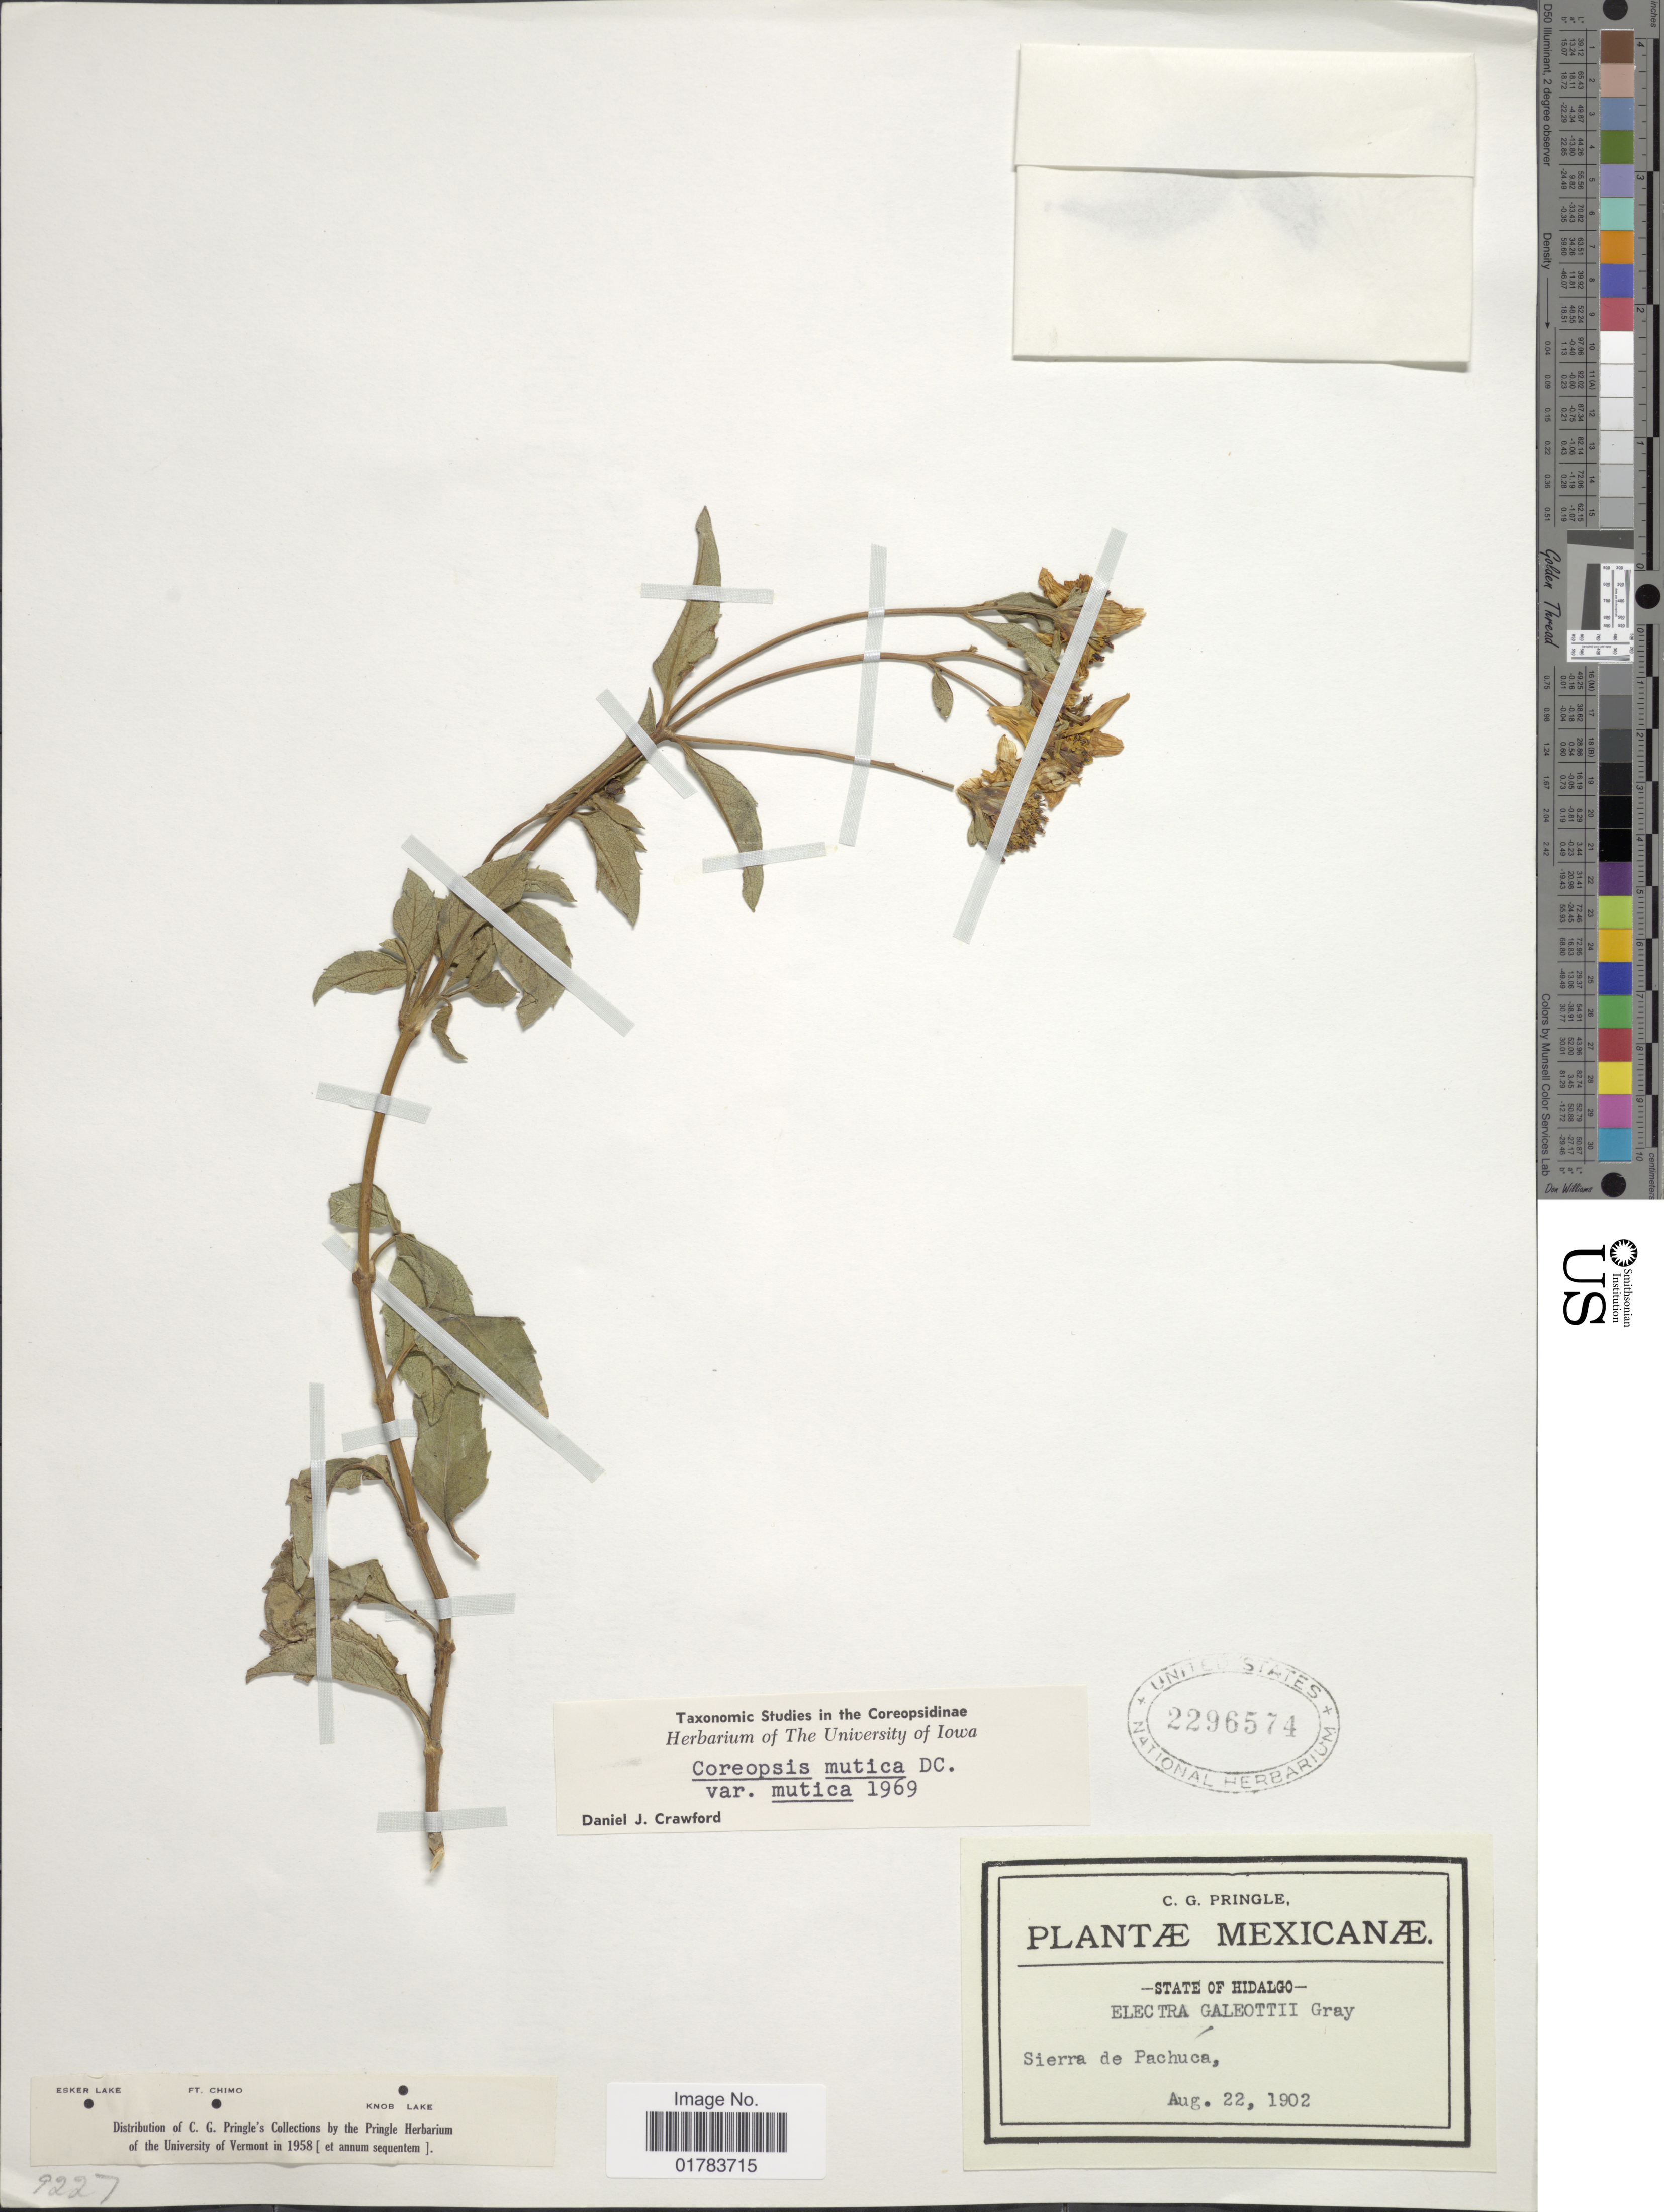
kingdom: Plantae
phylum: Tracheophyta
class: Magnoliopsida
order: Asterales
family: Asteraceae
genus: Coreopsis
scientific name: Coreopsis mutica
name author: DC.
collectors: C. G. Pringle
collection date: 1902-08-22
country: Mexico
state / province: Hidalgo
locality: Sierra de Pachuca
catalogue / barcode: US 2296574